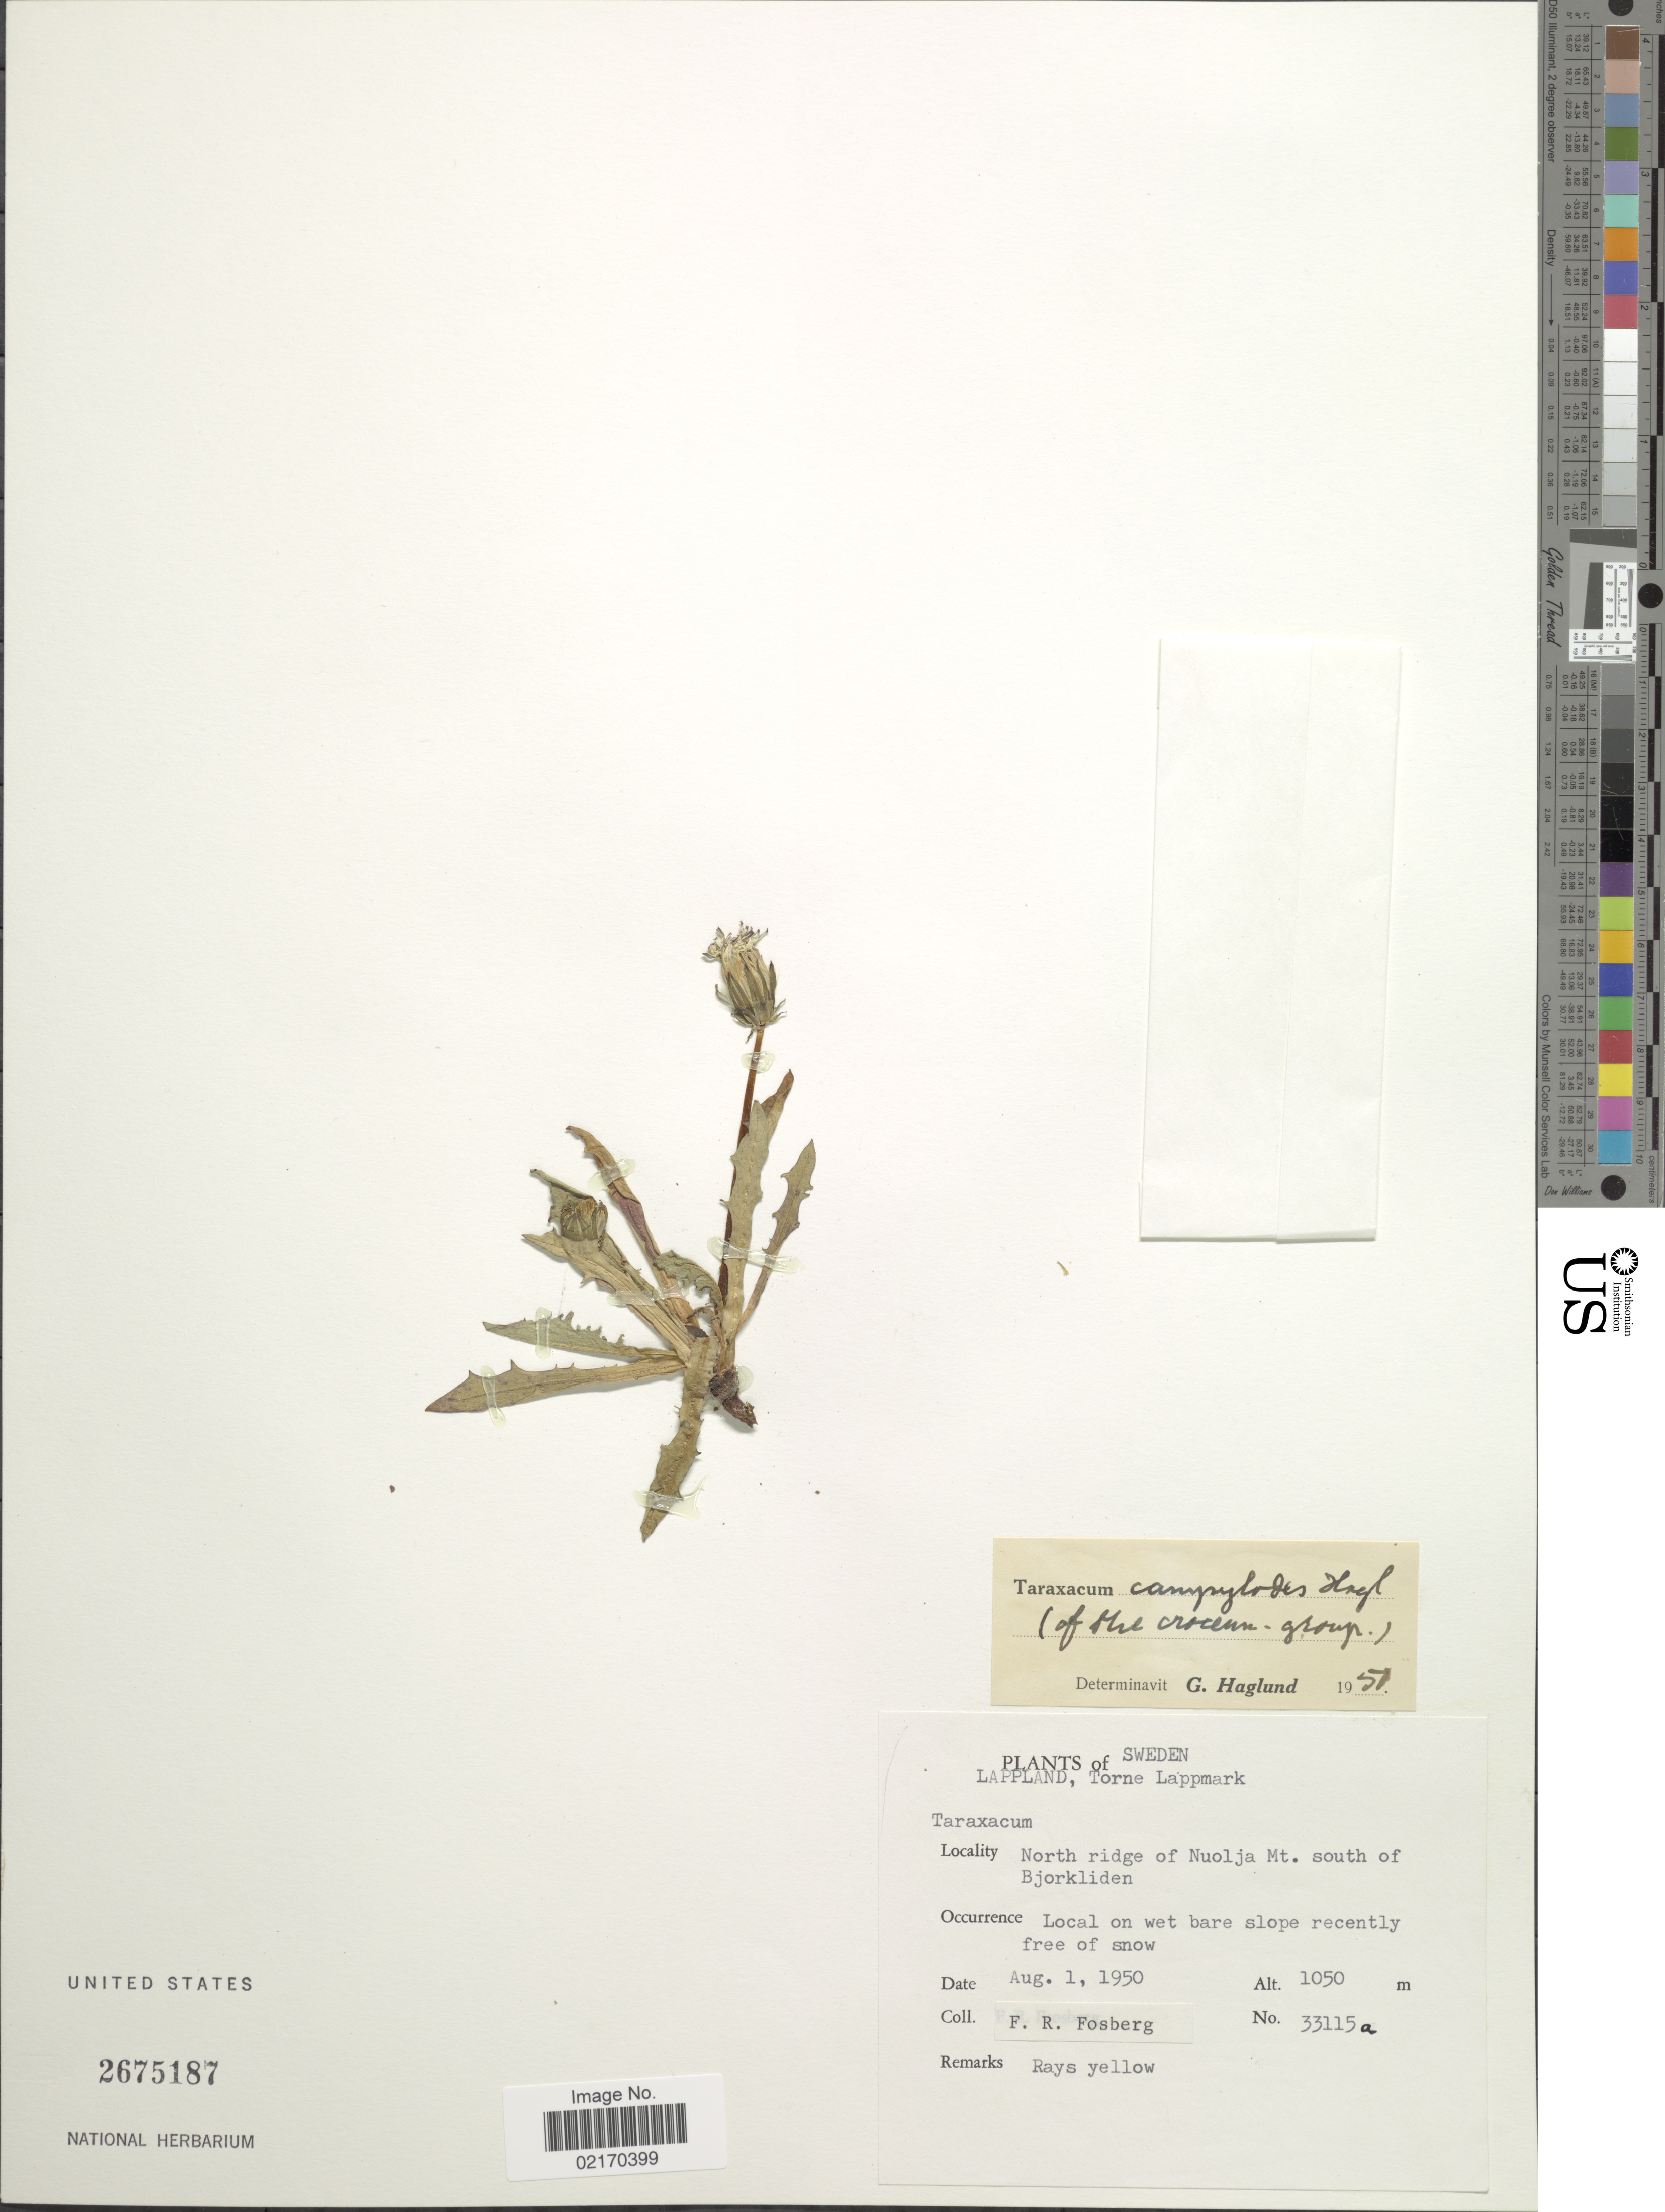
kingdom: Plantae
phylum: Tracheophyta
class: Magnoliopsida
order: Asterales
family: Asteraceae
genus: Taraxacum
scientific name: Taraxacum campylodes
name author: G.E. Haglund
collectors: F. R. Fosberg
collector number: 33115a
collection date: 1950-08-01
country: Finland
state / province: Lappi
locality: Torne Lappmark, north ridge of Nuolja Mt. south of Bjorkliden.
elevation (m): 1050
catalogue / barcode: US 2675187